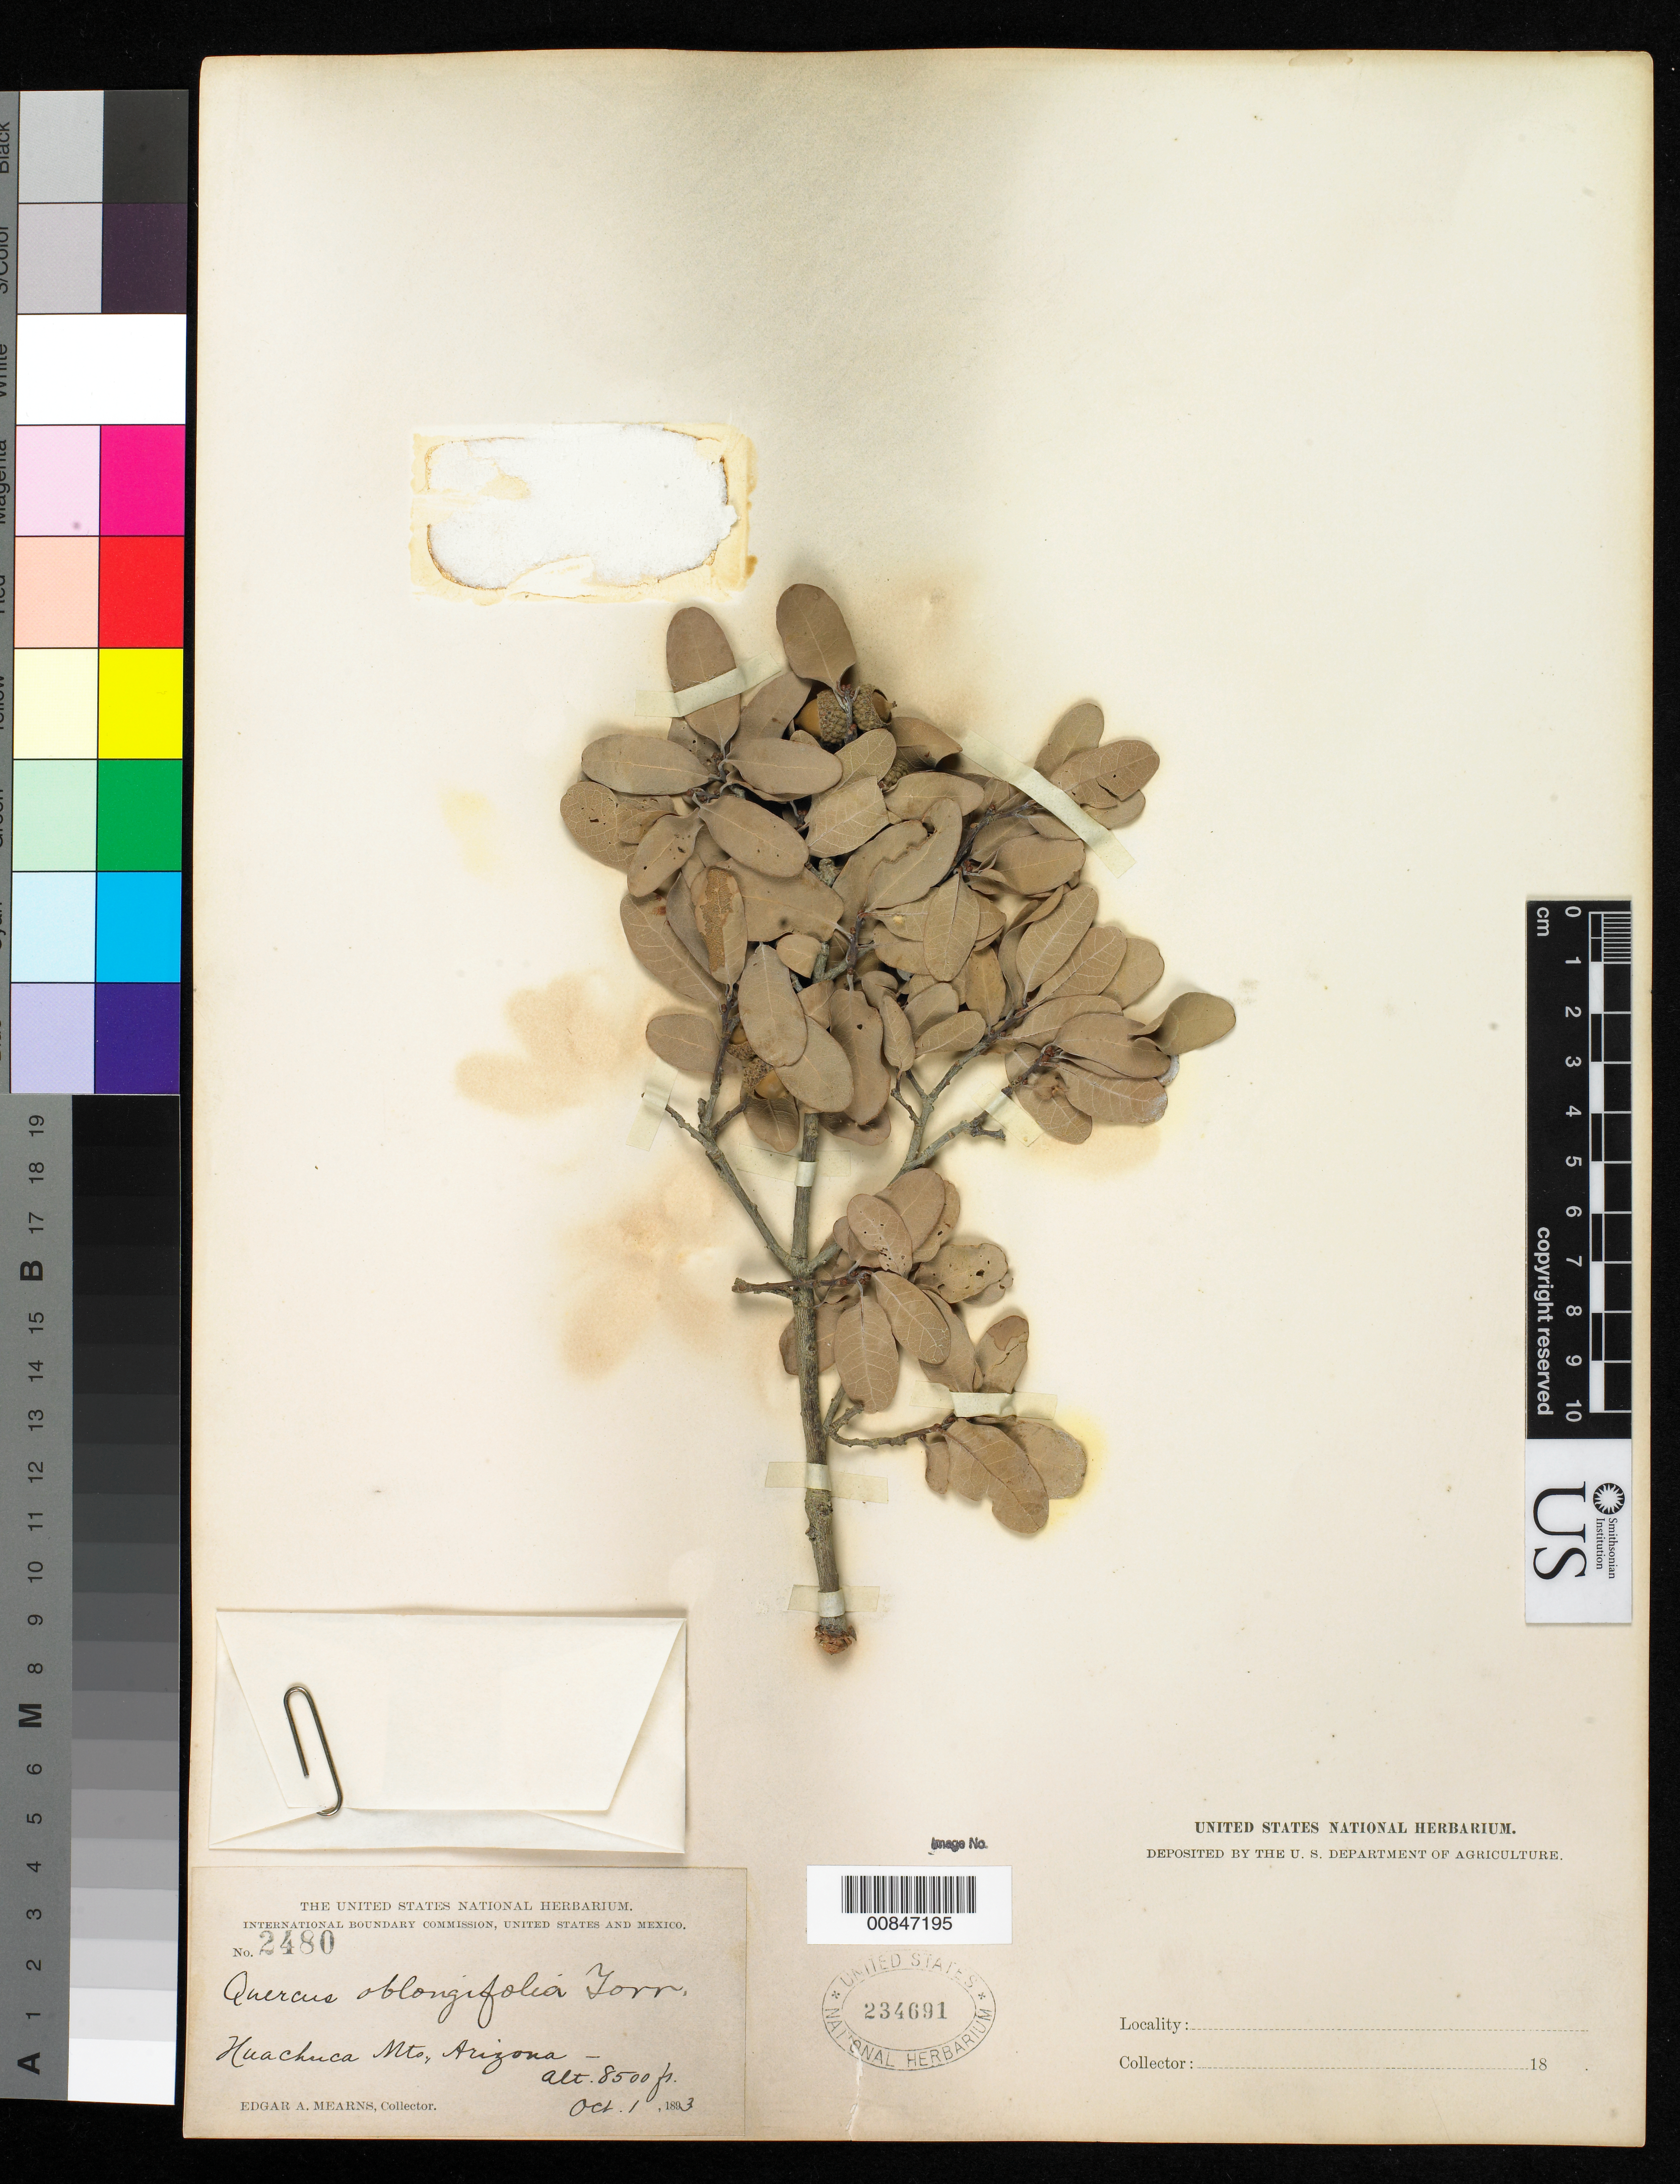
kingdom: Plantae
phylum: Tracheophyta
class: Magnoliopsida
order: Fagales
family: Fagaceae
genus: Quercus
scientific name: Quercus oblongifolia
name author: Torr.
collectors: E. A. Mearns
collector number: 2480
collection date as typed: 01 Oct 1893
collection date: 1893-10-01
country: United States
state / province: Arizona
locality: Huachuca Mts.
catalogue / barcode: US 234691